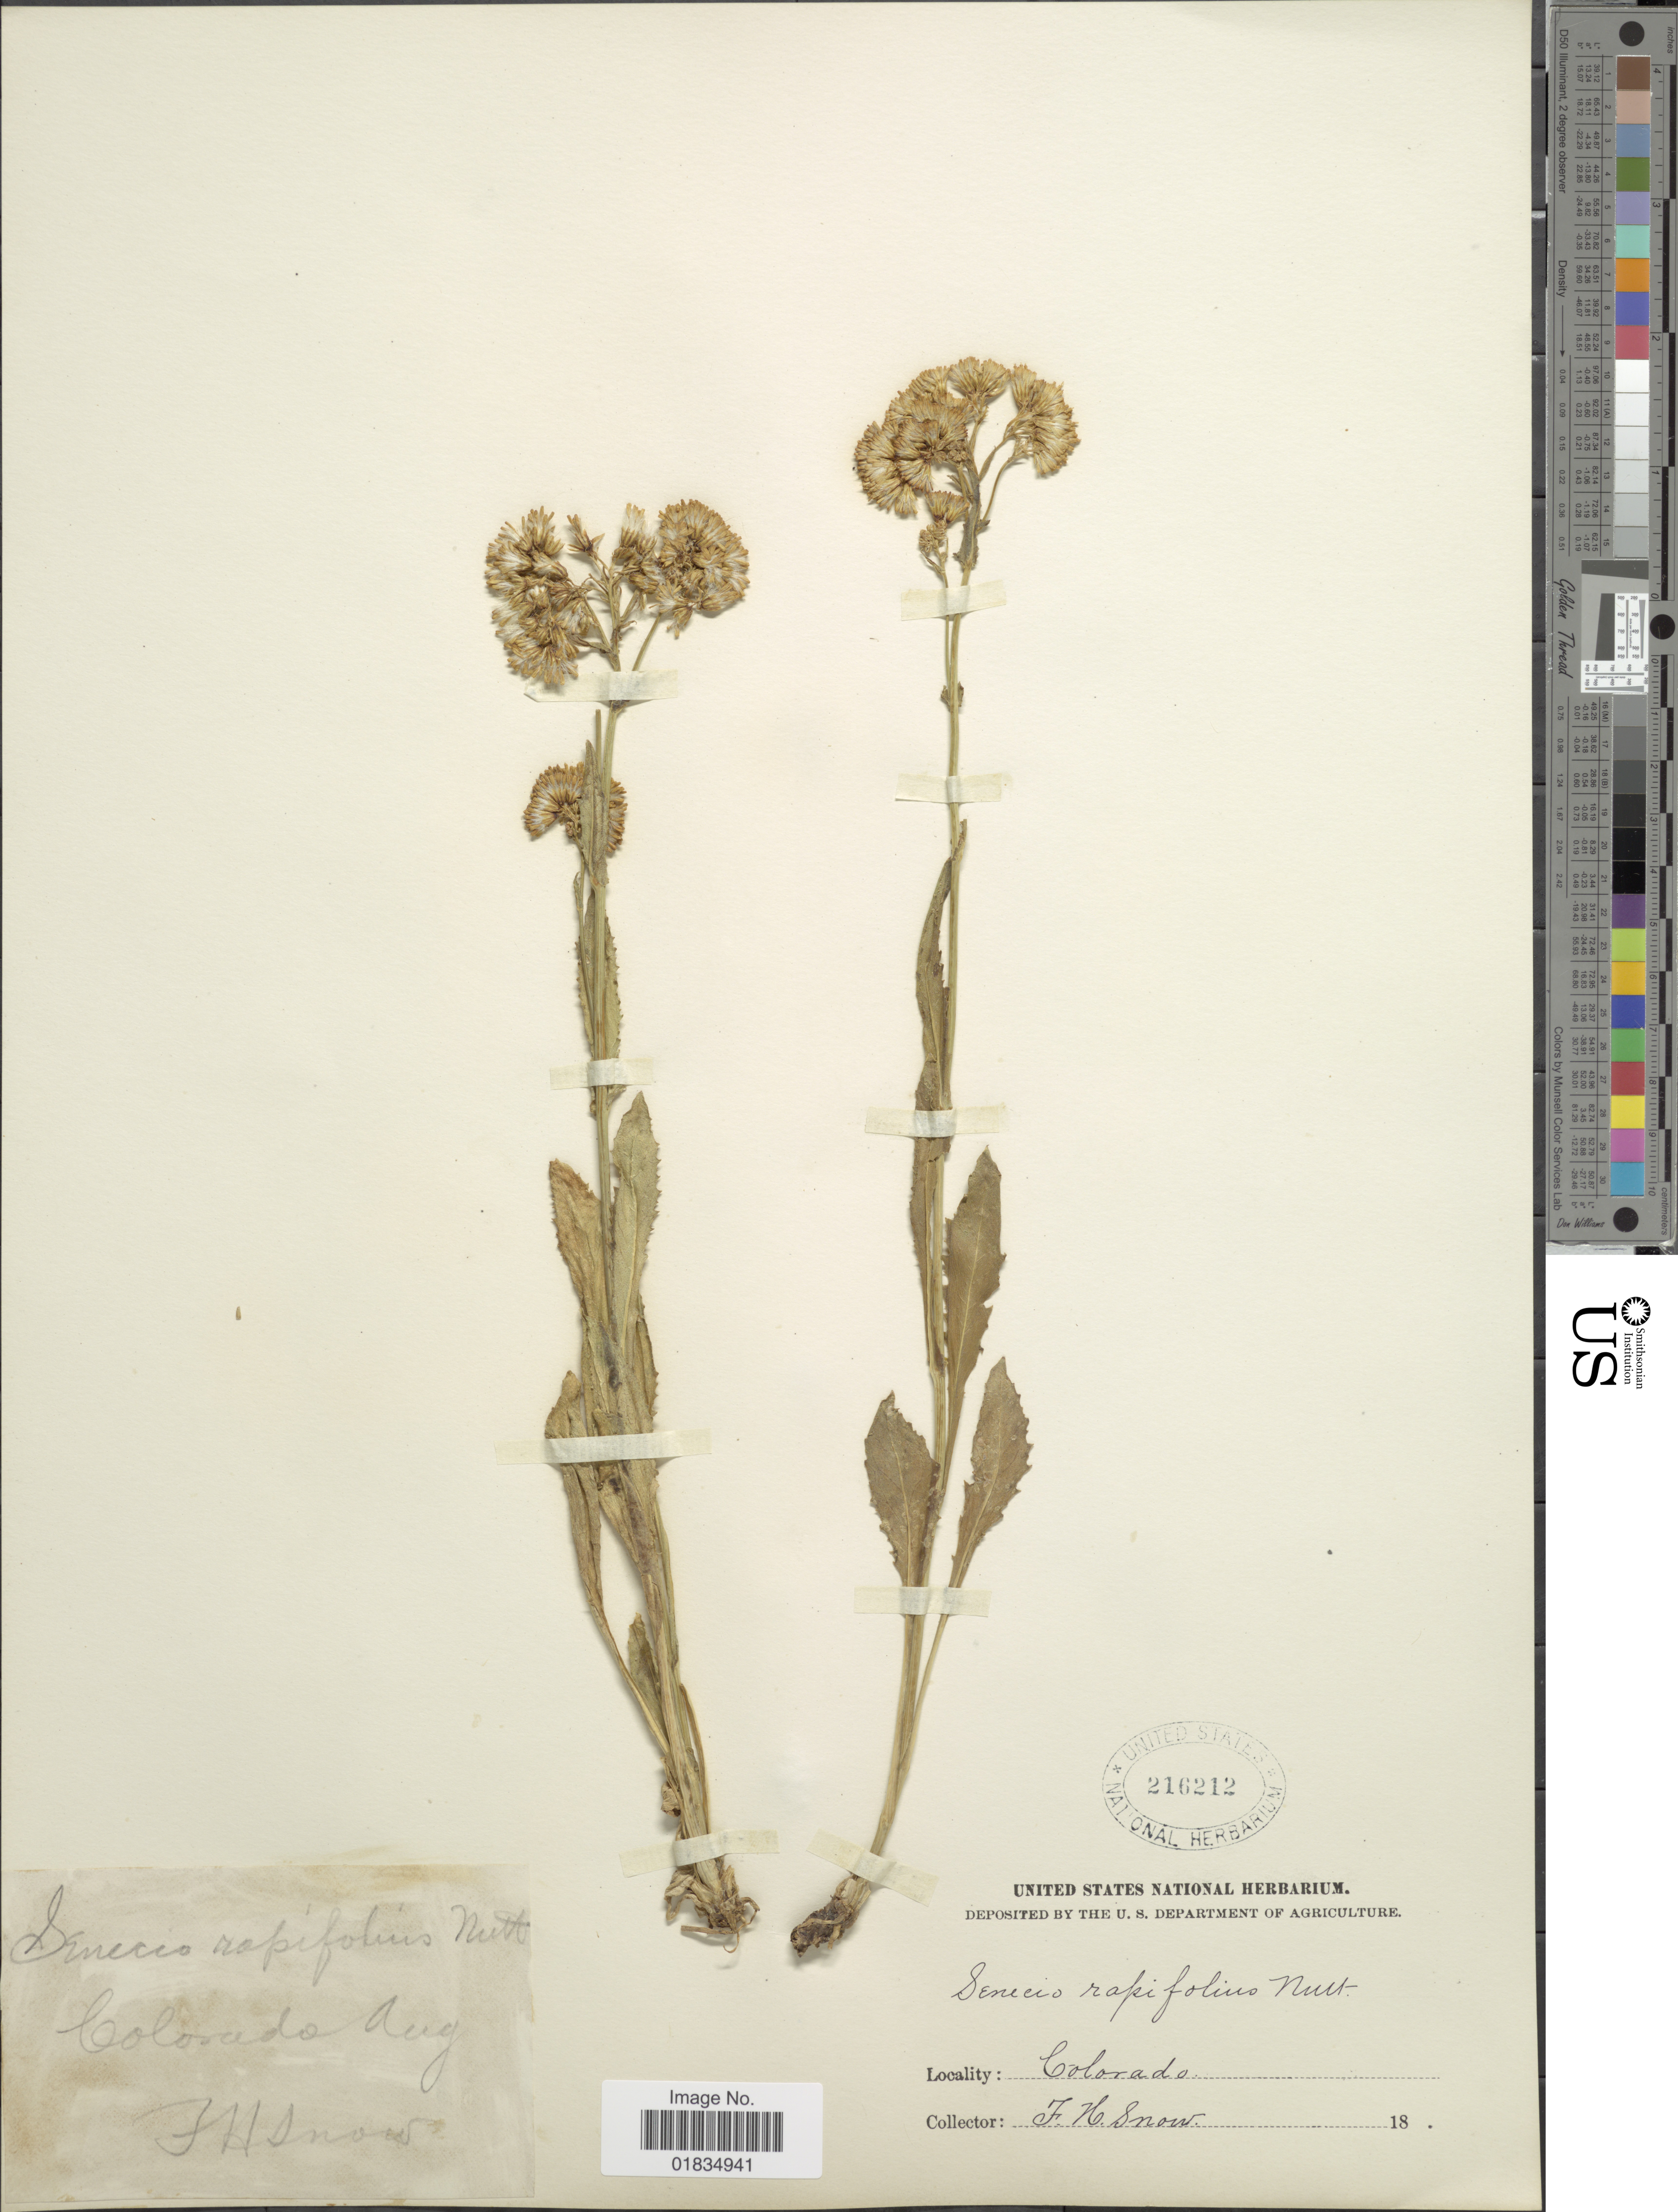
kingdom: Plantae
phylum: Tracheophyta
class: Magnoliopsida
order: Asterales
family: Asteraceae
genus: Senecio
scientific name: Senecio rapifolius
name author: Nutt.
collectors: F. H. Snow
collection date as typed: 18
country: United States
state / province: Colorado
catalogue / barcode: US 216212